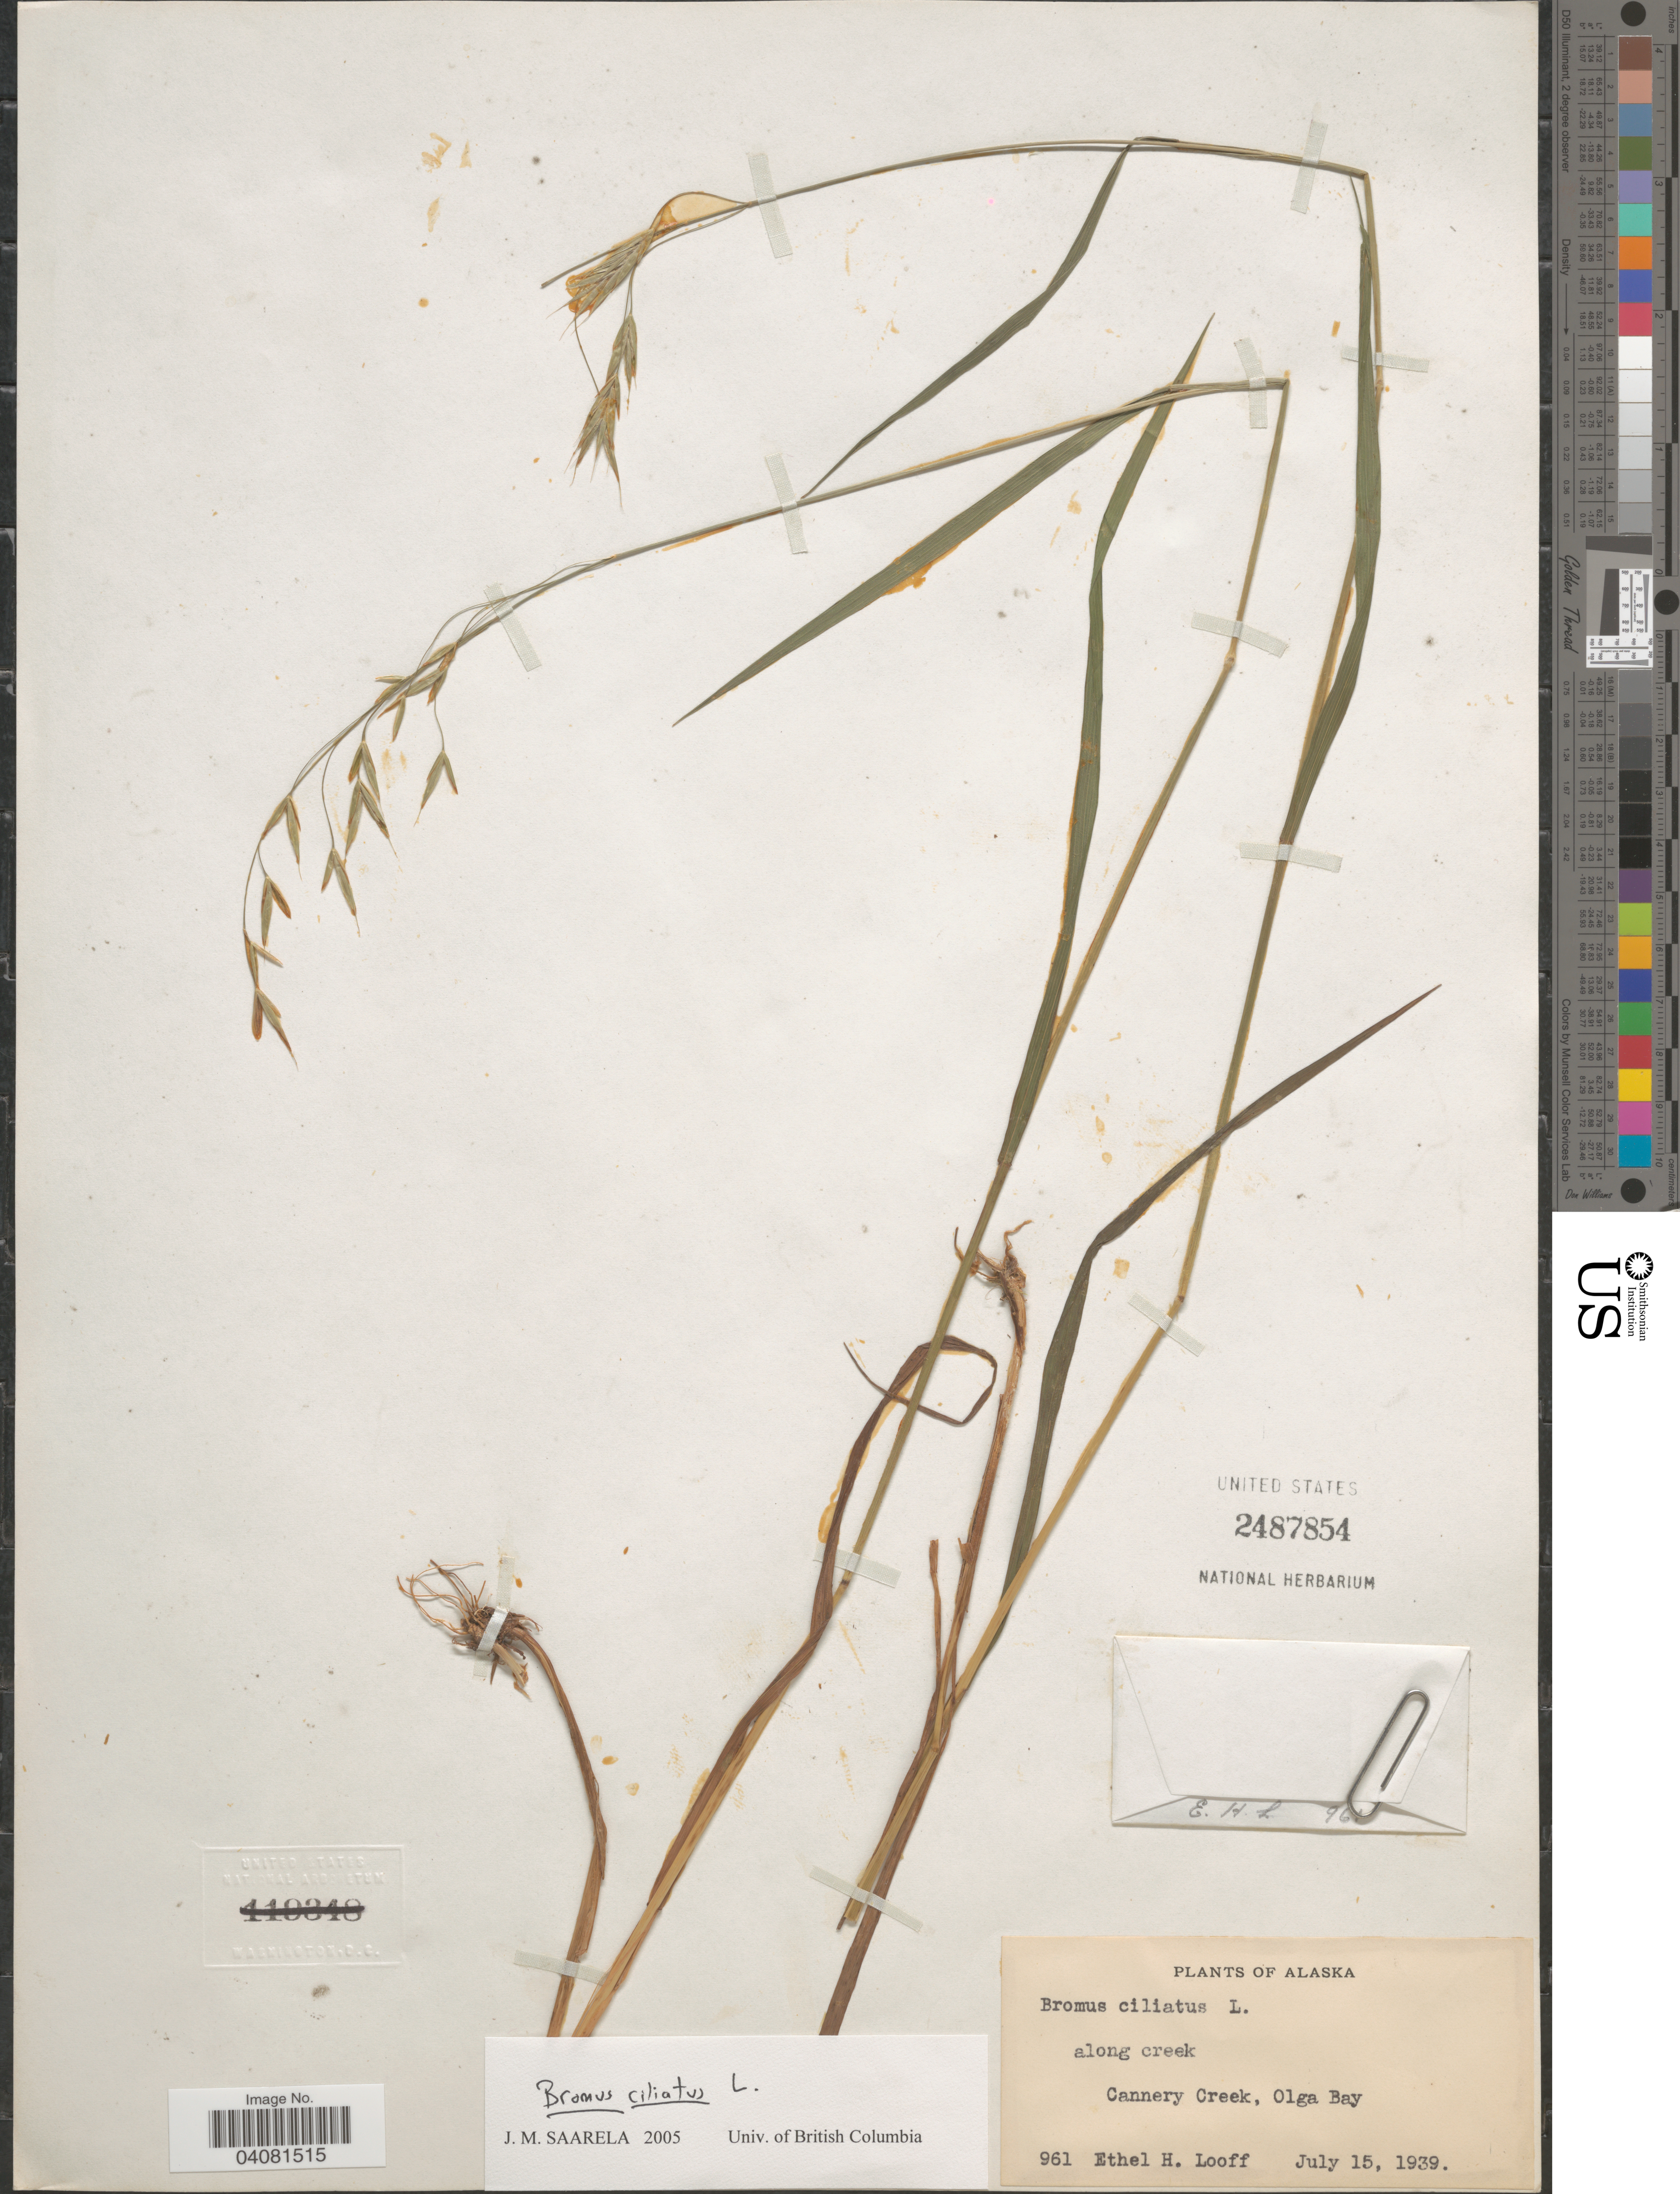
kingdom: Plantae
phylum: Tracheophyta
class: Liliopsida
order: Poales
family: Poaceae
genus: Bromus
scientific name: Bromus ciliatus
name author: L.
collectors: E. Looff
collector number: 961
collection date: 1939-07-15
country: United States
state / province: Alaska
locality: Along creek Cannery Creek, Olga Bay.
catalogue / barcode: US 2487854